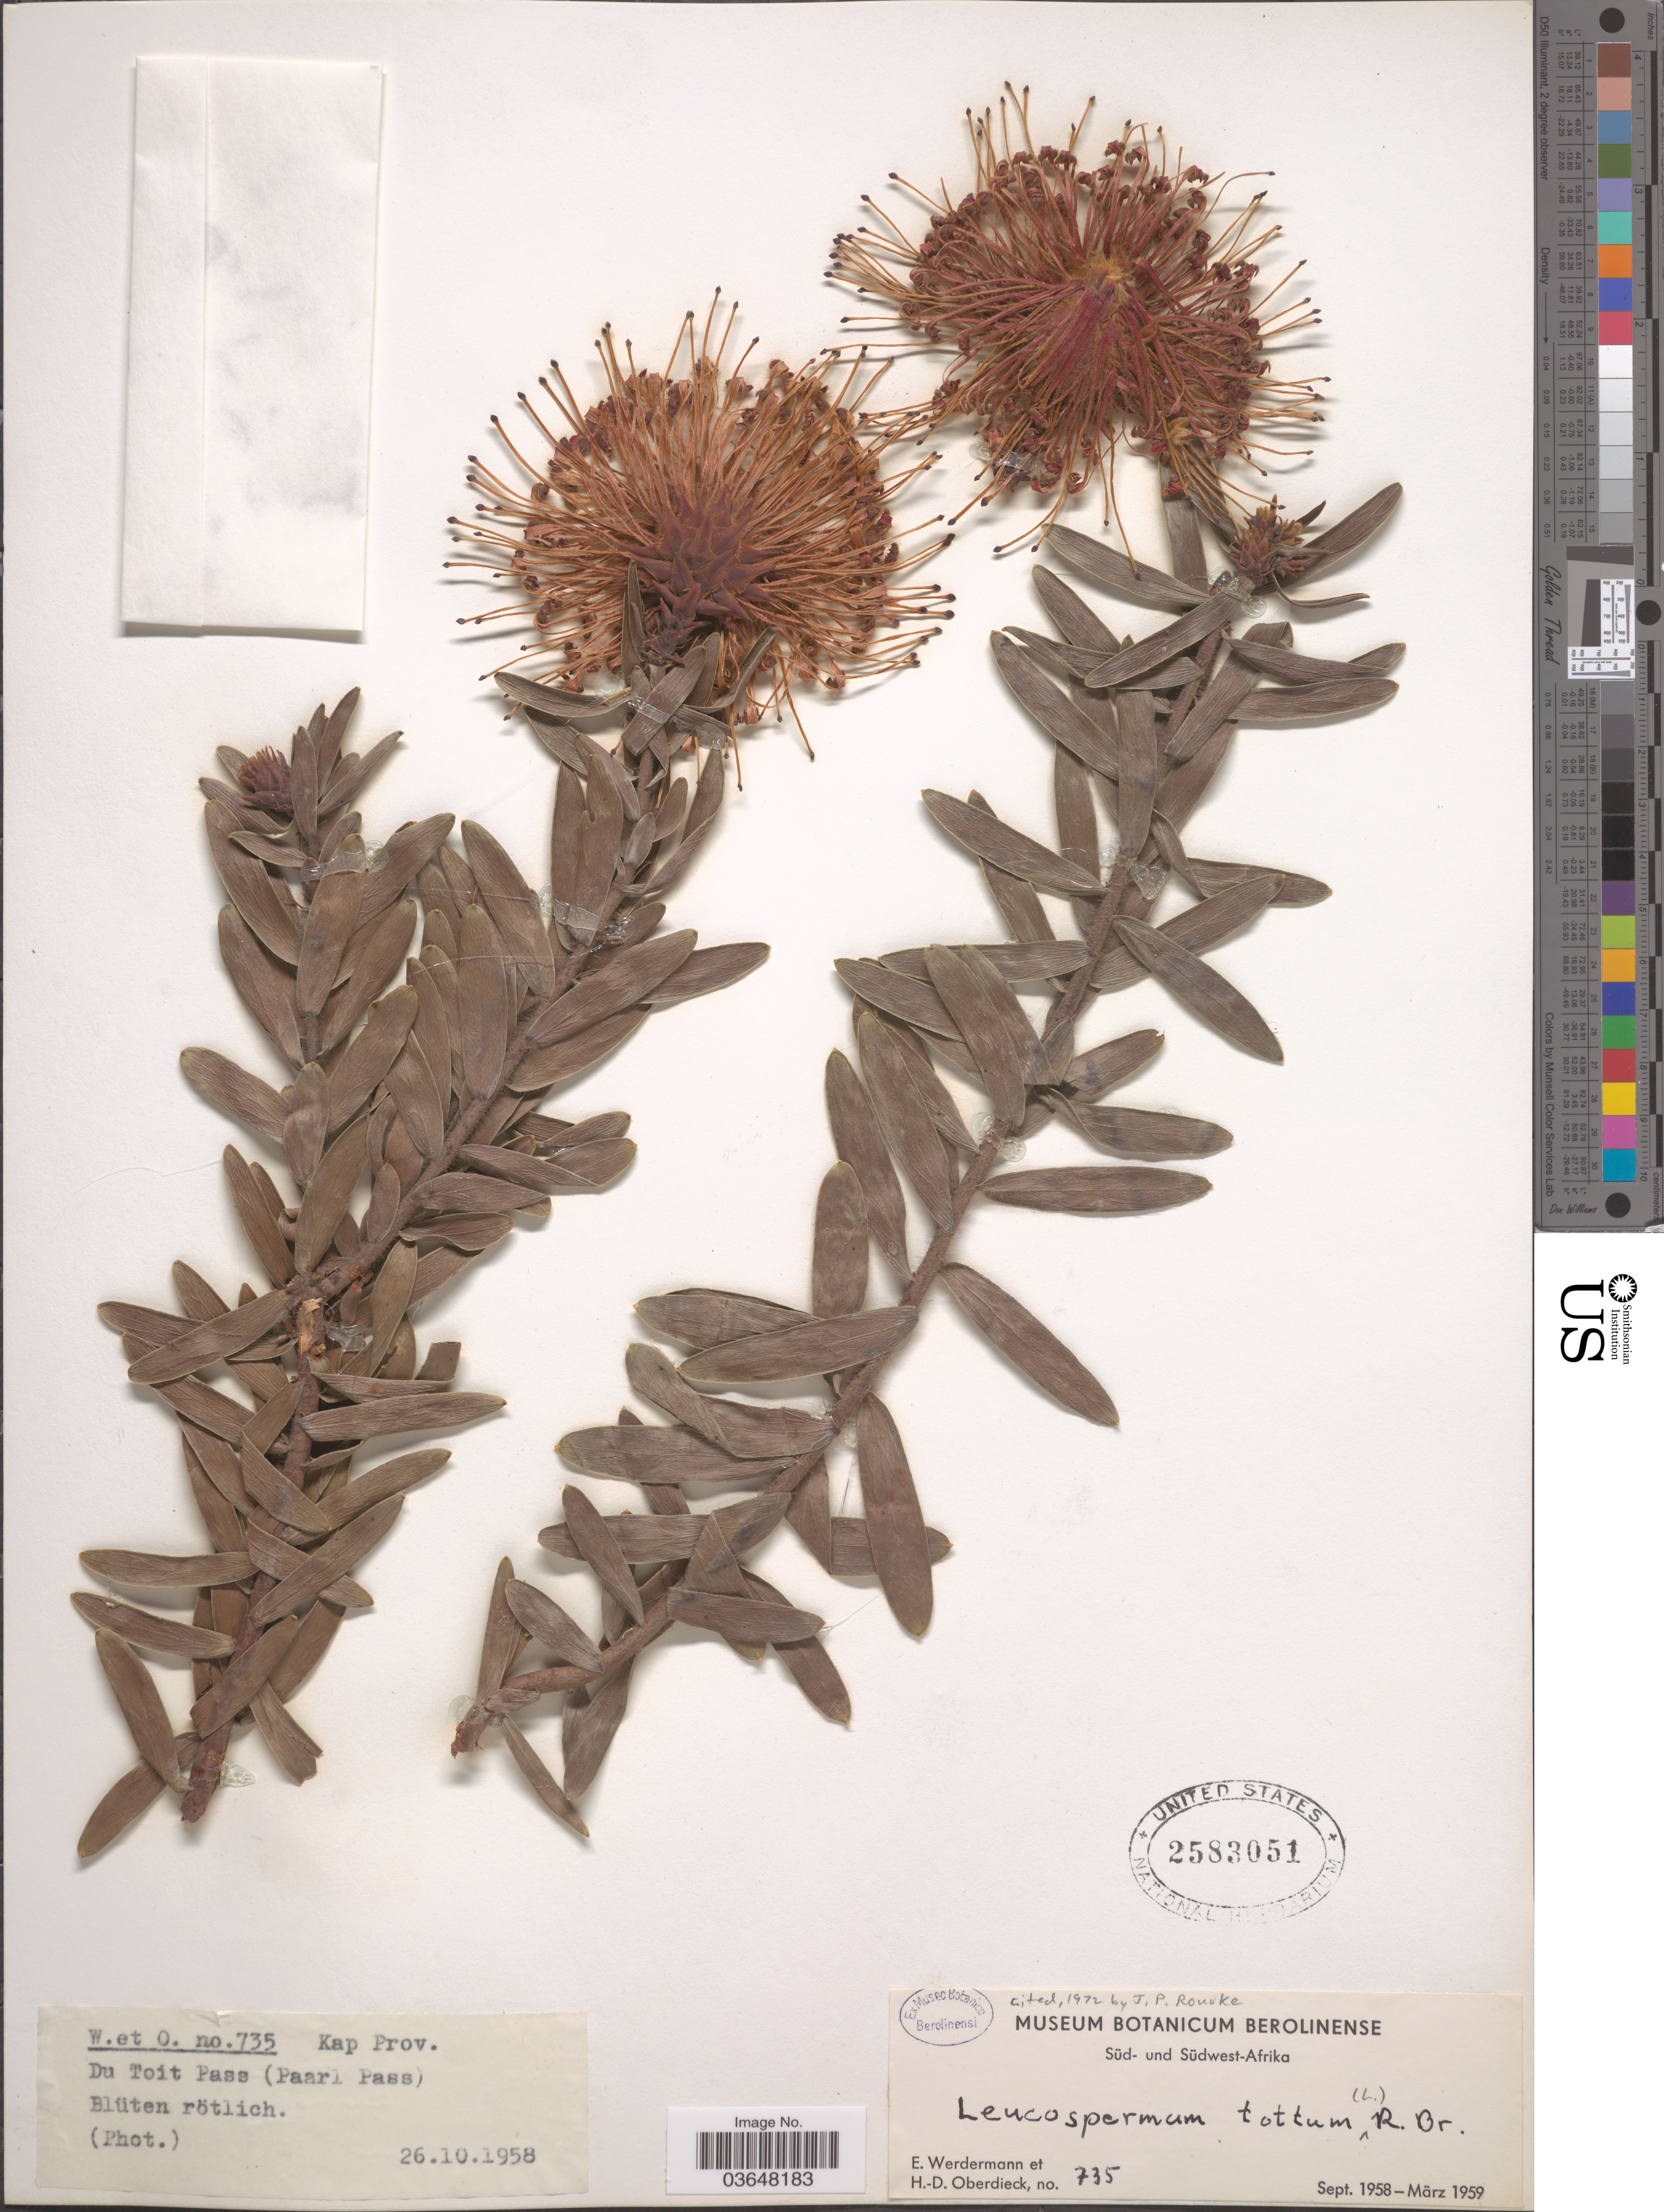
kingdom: Plantae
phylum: Tracheophyta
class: Magnoliopsida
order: Proteales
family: Proteaceae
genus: Leucospermum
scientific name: Leucospermum tottum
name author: R. Br.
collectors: E. Werdermann & H. Oberdieck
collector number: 735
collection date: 1958-10-26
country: South Africa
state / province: Western Cape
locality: Kap Prov. Du Toit Pass (Paarl Pass).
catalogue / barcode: US 2583051